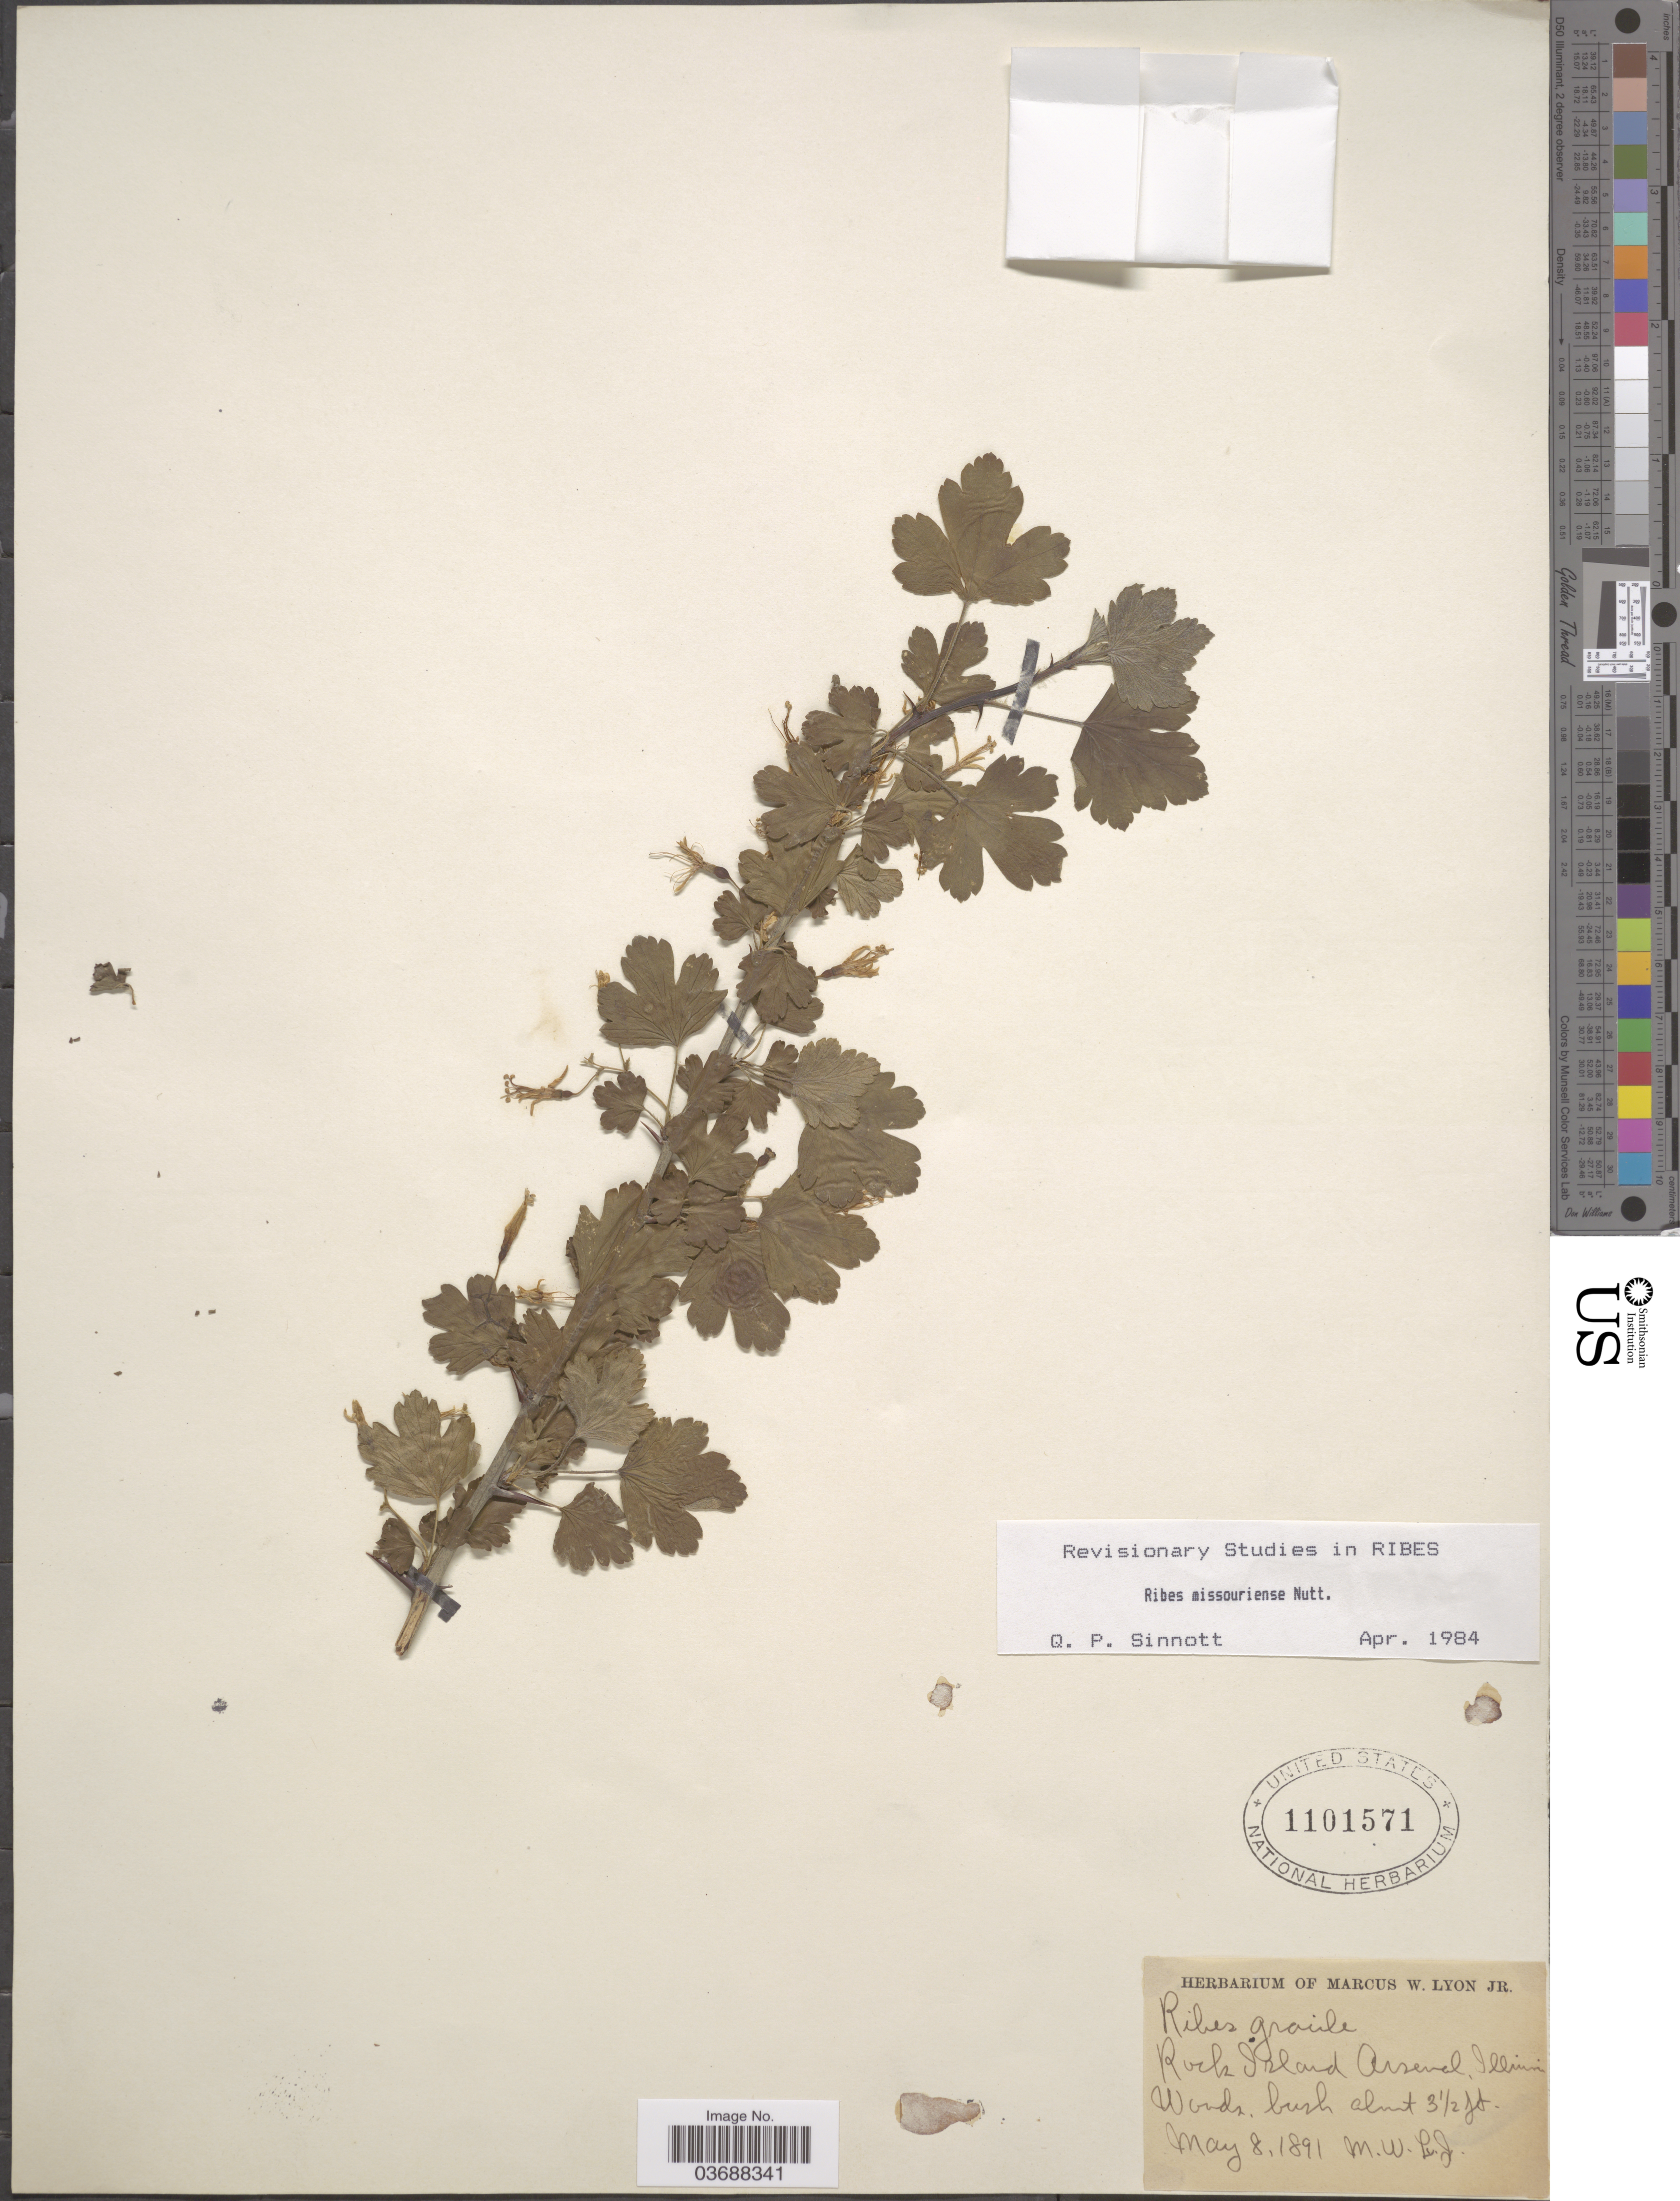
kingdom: Plantae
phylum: Tracheophyta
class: Magnoliopsida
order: Saxifragales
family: Grossulariaceae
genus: Ribes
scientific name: Ribes missouriense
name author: Nutt.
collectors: M. W. Lyon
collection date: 1891-05-08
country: United States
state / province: Illinois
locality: Rock Island Arsenal.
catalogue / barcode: US 1101571